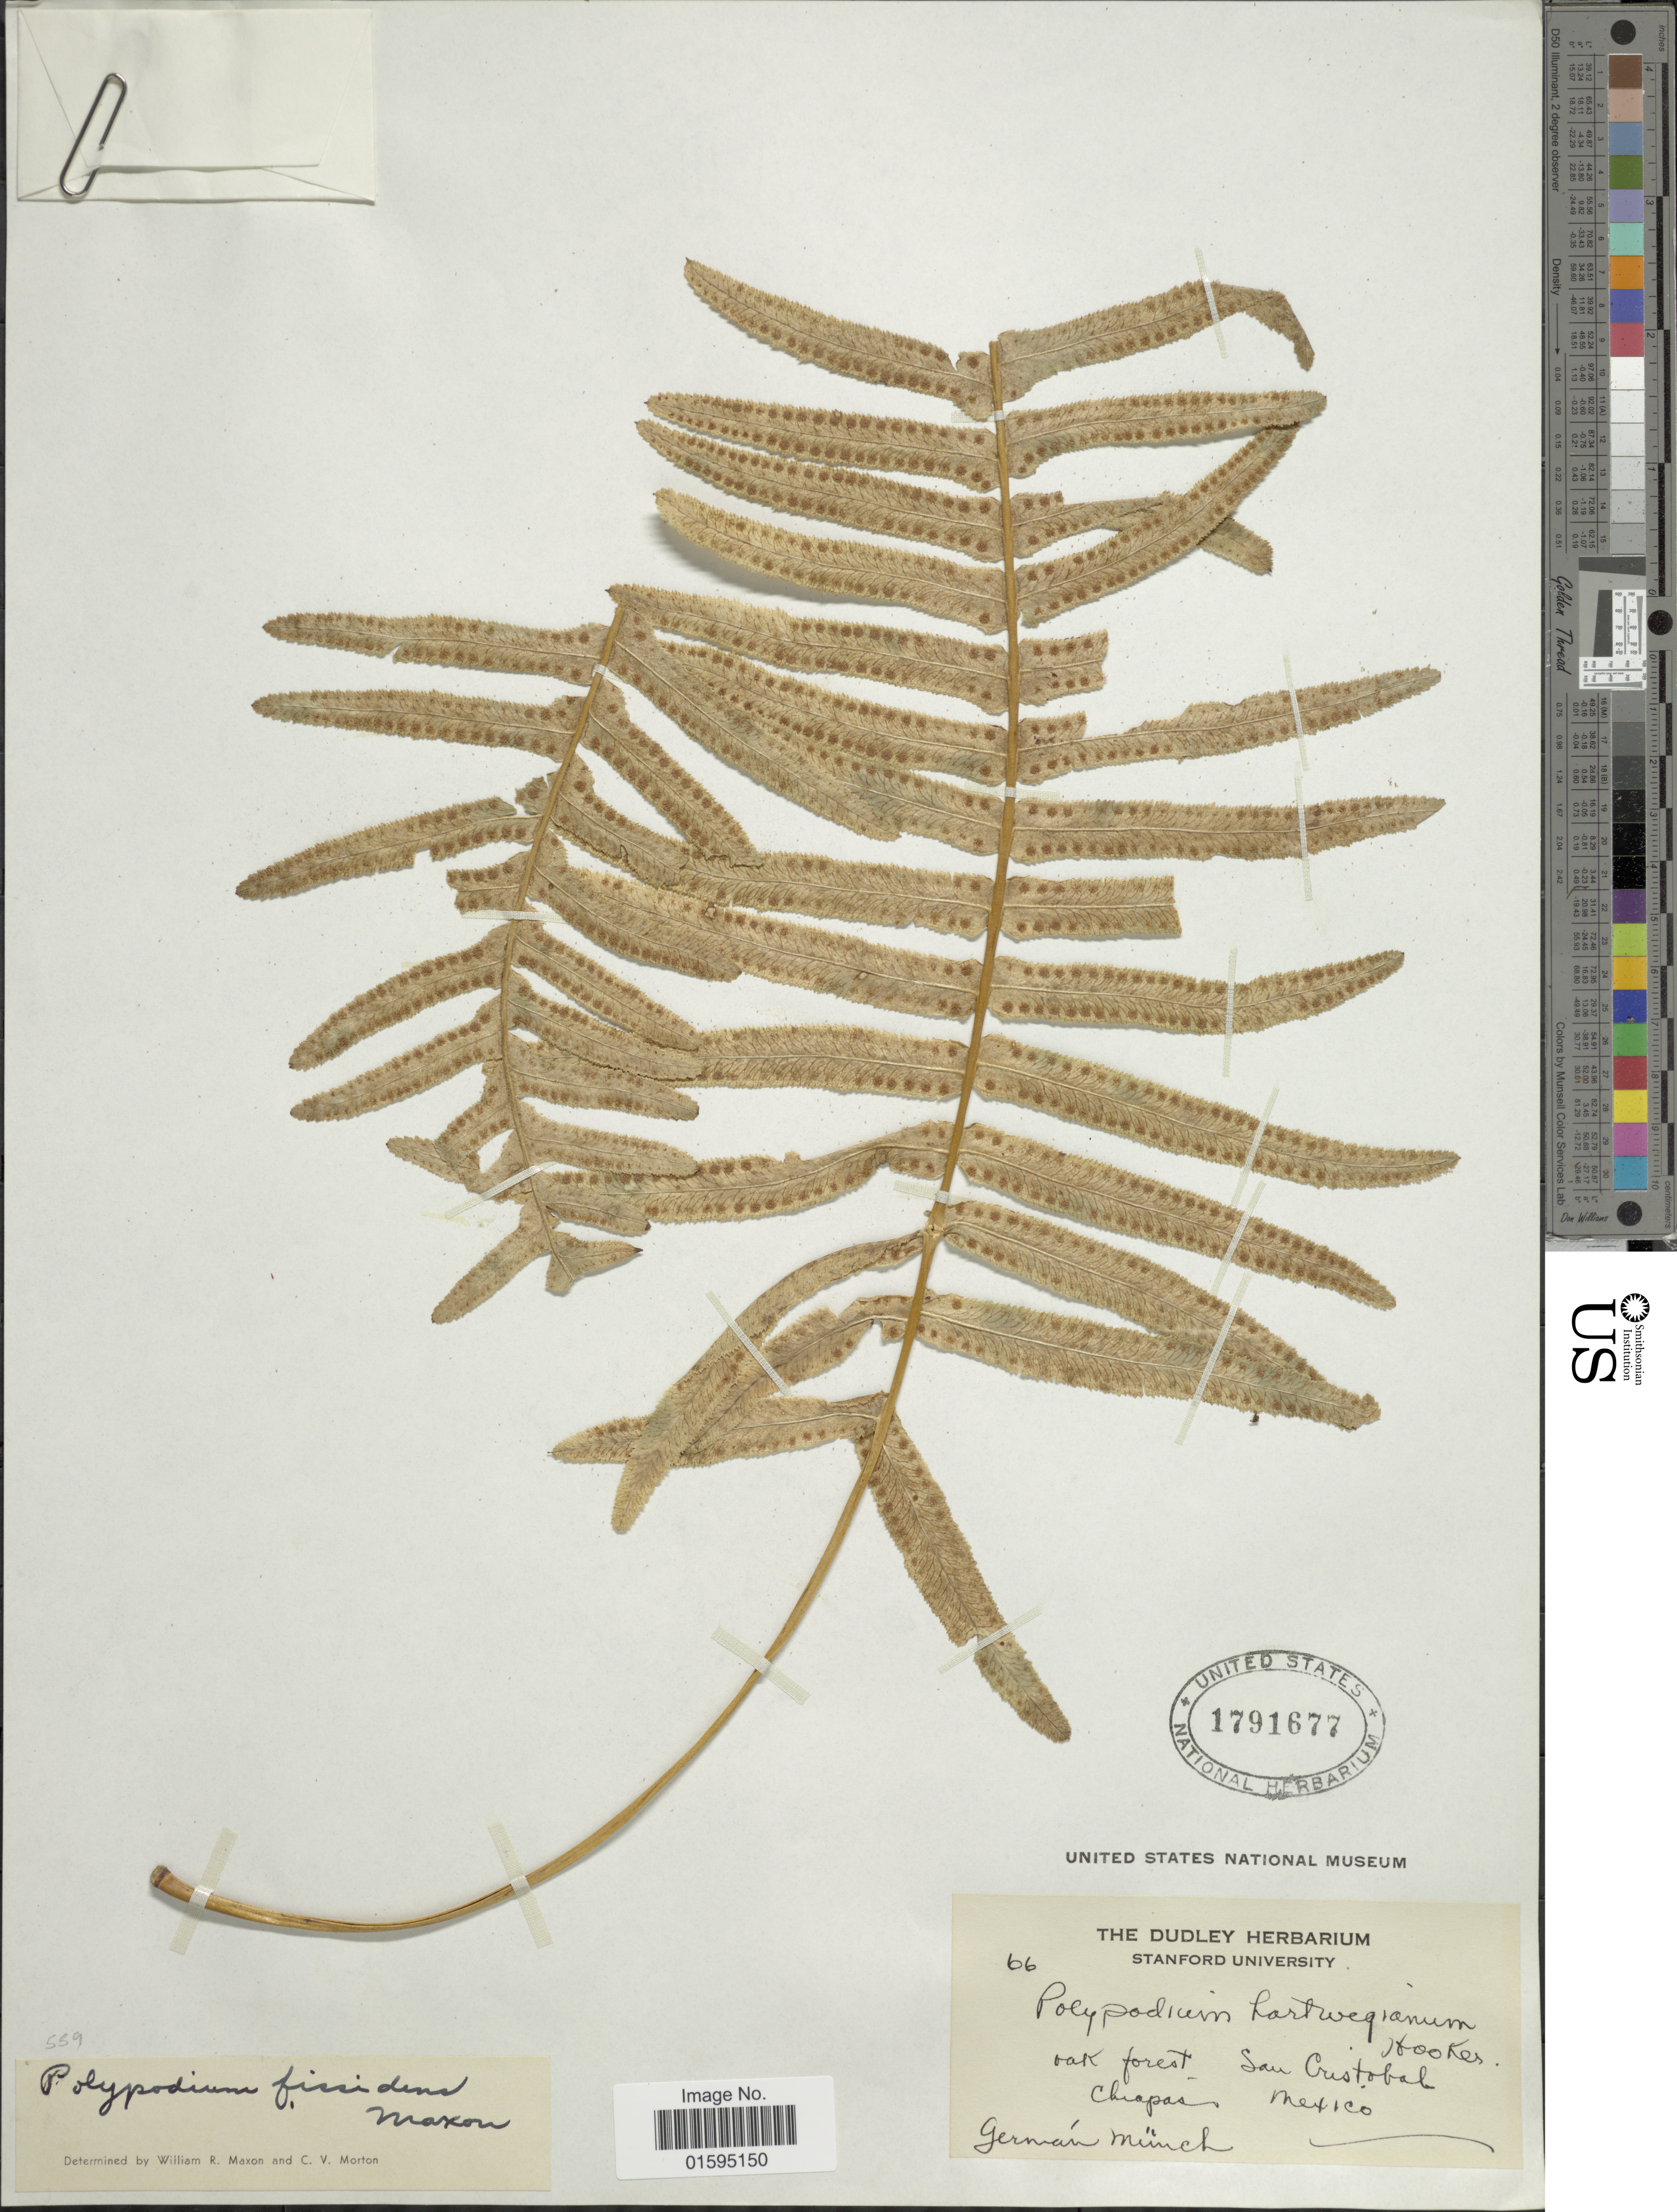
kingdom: Plantae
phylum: Tracheophyta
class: Polypodiopsida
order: Polypodiales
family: Polypodiaceae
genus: Polypodium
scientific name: Polypodium fissidens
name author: Maxon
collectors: G. Munch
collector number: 66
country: Mexico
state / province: Chiapas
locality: San Cristobal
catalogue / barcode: US 1791677